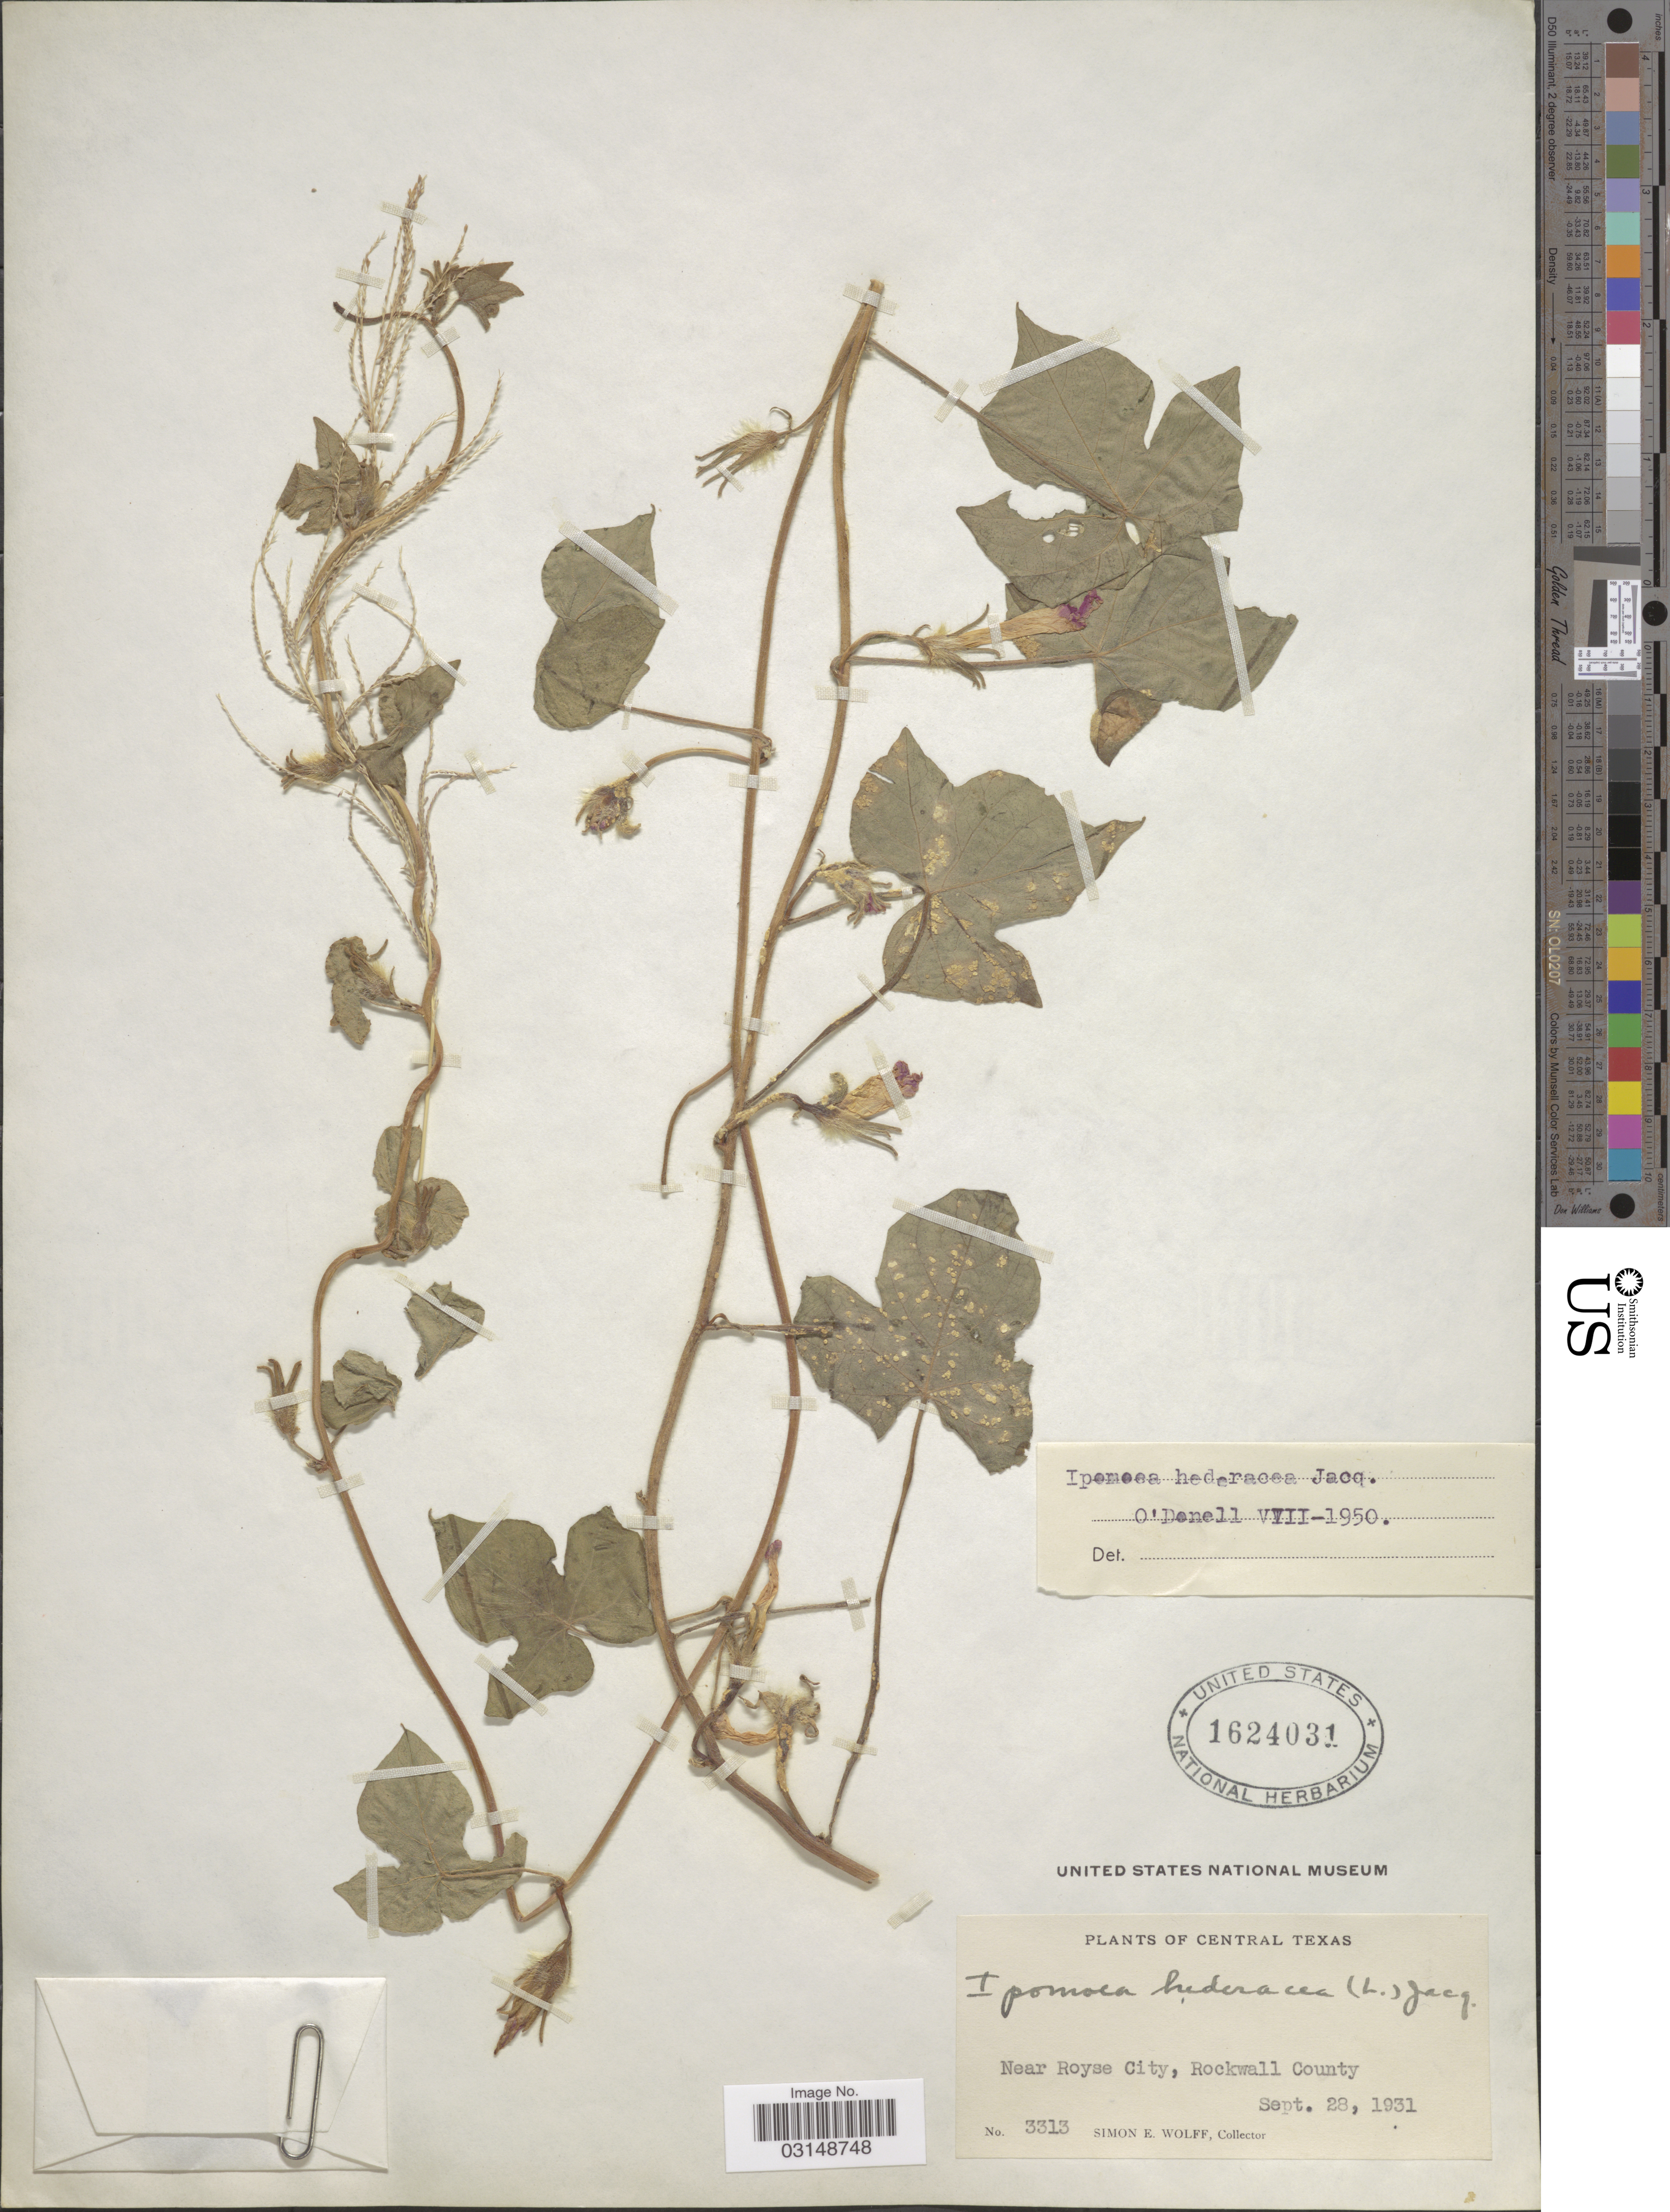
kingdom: Plantae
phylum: Tracheophyta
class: Magnoliopsida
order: Solanales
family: Convolvulaceae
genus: Ipomoea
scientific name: Ipomoea hederacea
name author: Jacq.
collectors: S. E. Wolff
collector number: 3313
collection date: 1931-09-28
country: United States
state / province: Texas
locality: Central Texas. Near Royse City, Rockwall County.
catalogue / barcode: US 1624031